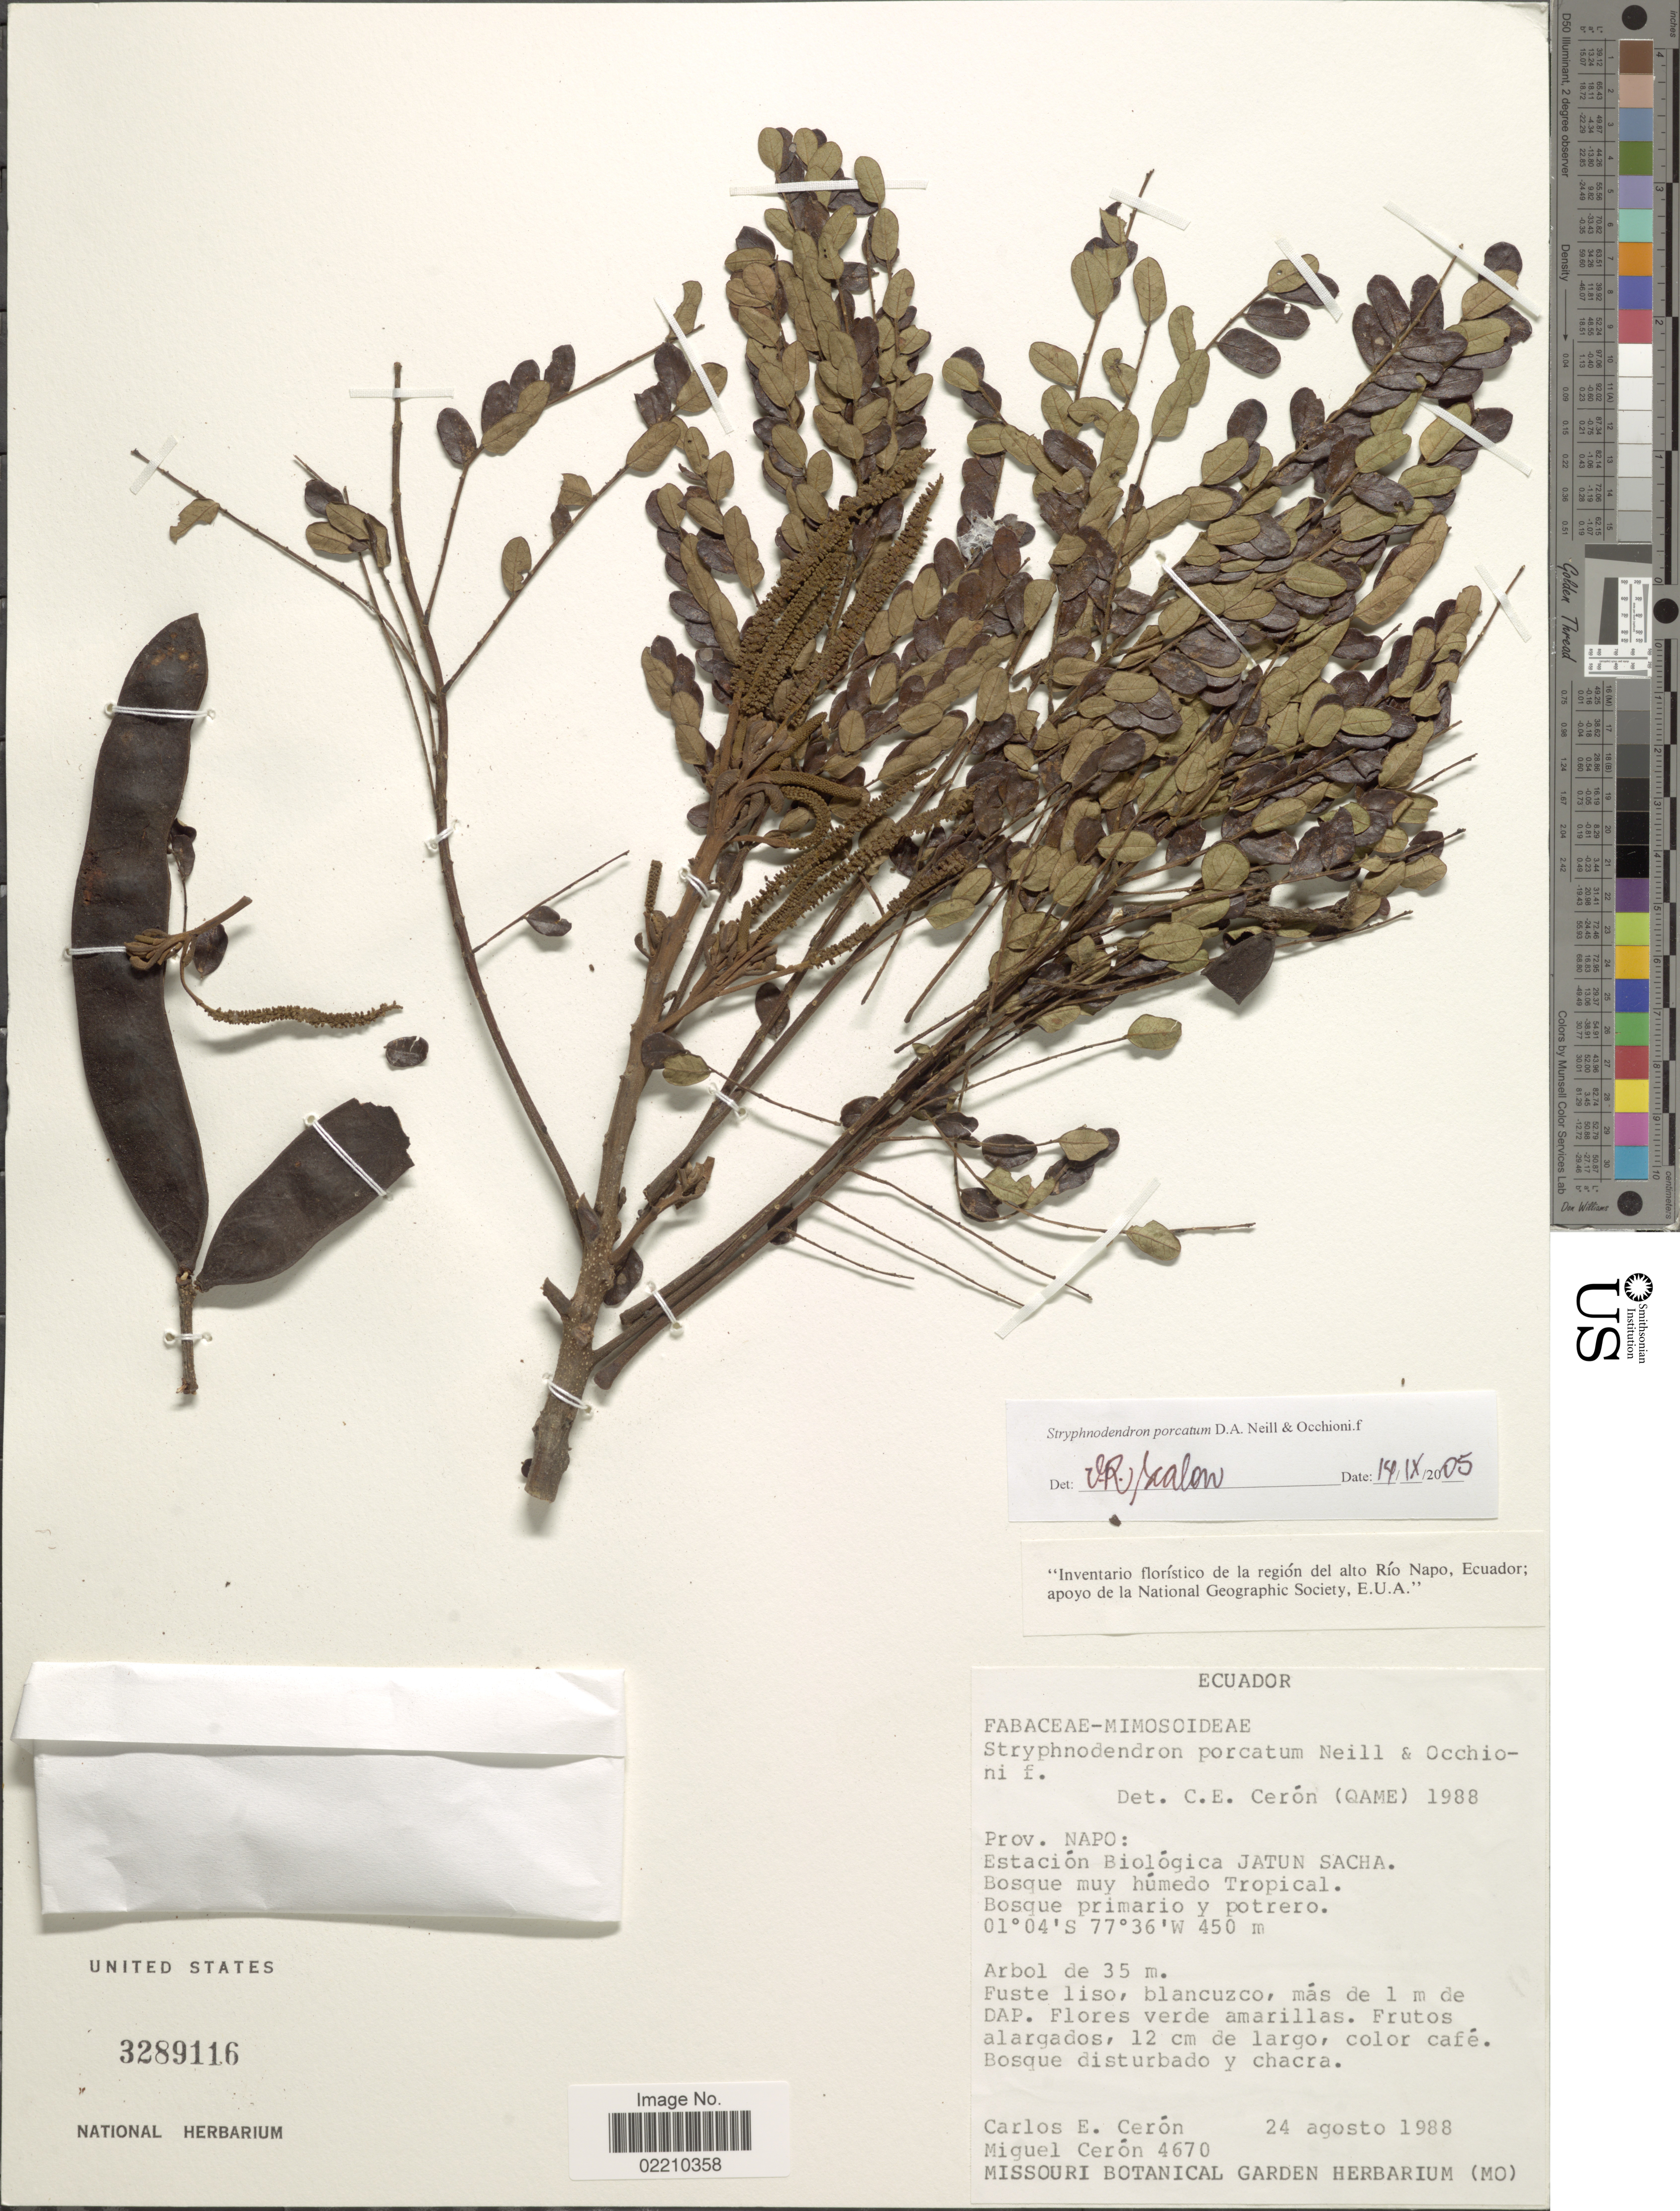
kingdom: Plantae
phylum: Tracheophyta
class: Magnoliopsida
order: Fabales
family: Fabaceae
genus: Stryphnodendron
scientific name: Stryphnodendron porcatum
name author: D.A. Neill & Occhioni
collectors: C. E. Cerón M. & M. Ceron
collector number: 4670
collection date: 1988-08-24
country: Ecuador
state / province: Napo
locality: Estación Biológica Jatun Sacha. Bosque muy humedo Tropical. Bosque primario y potrero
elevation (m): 450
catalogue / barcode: US 3289116